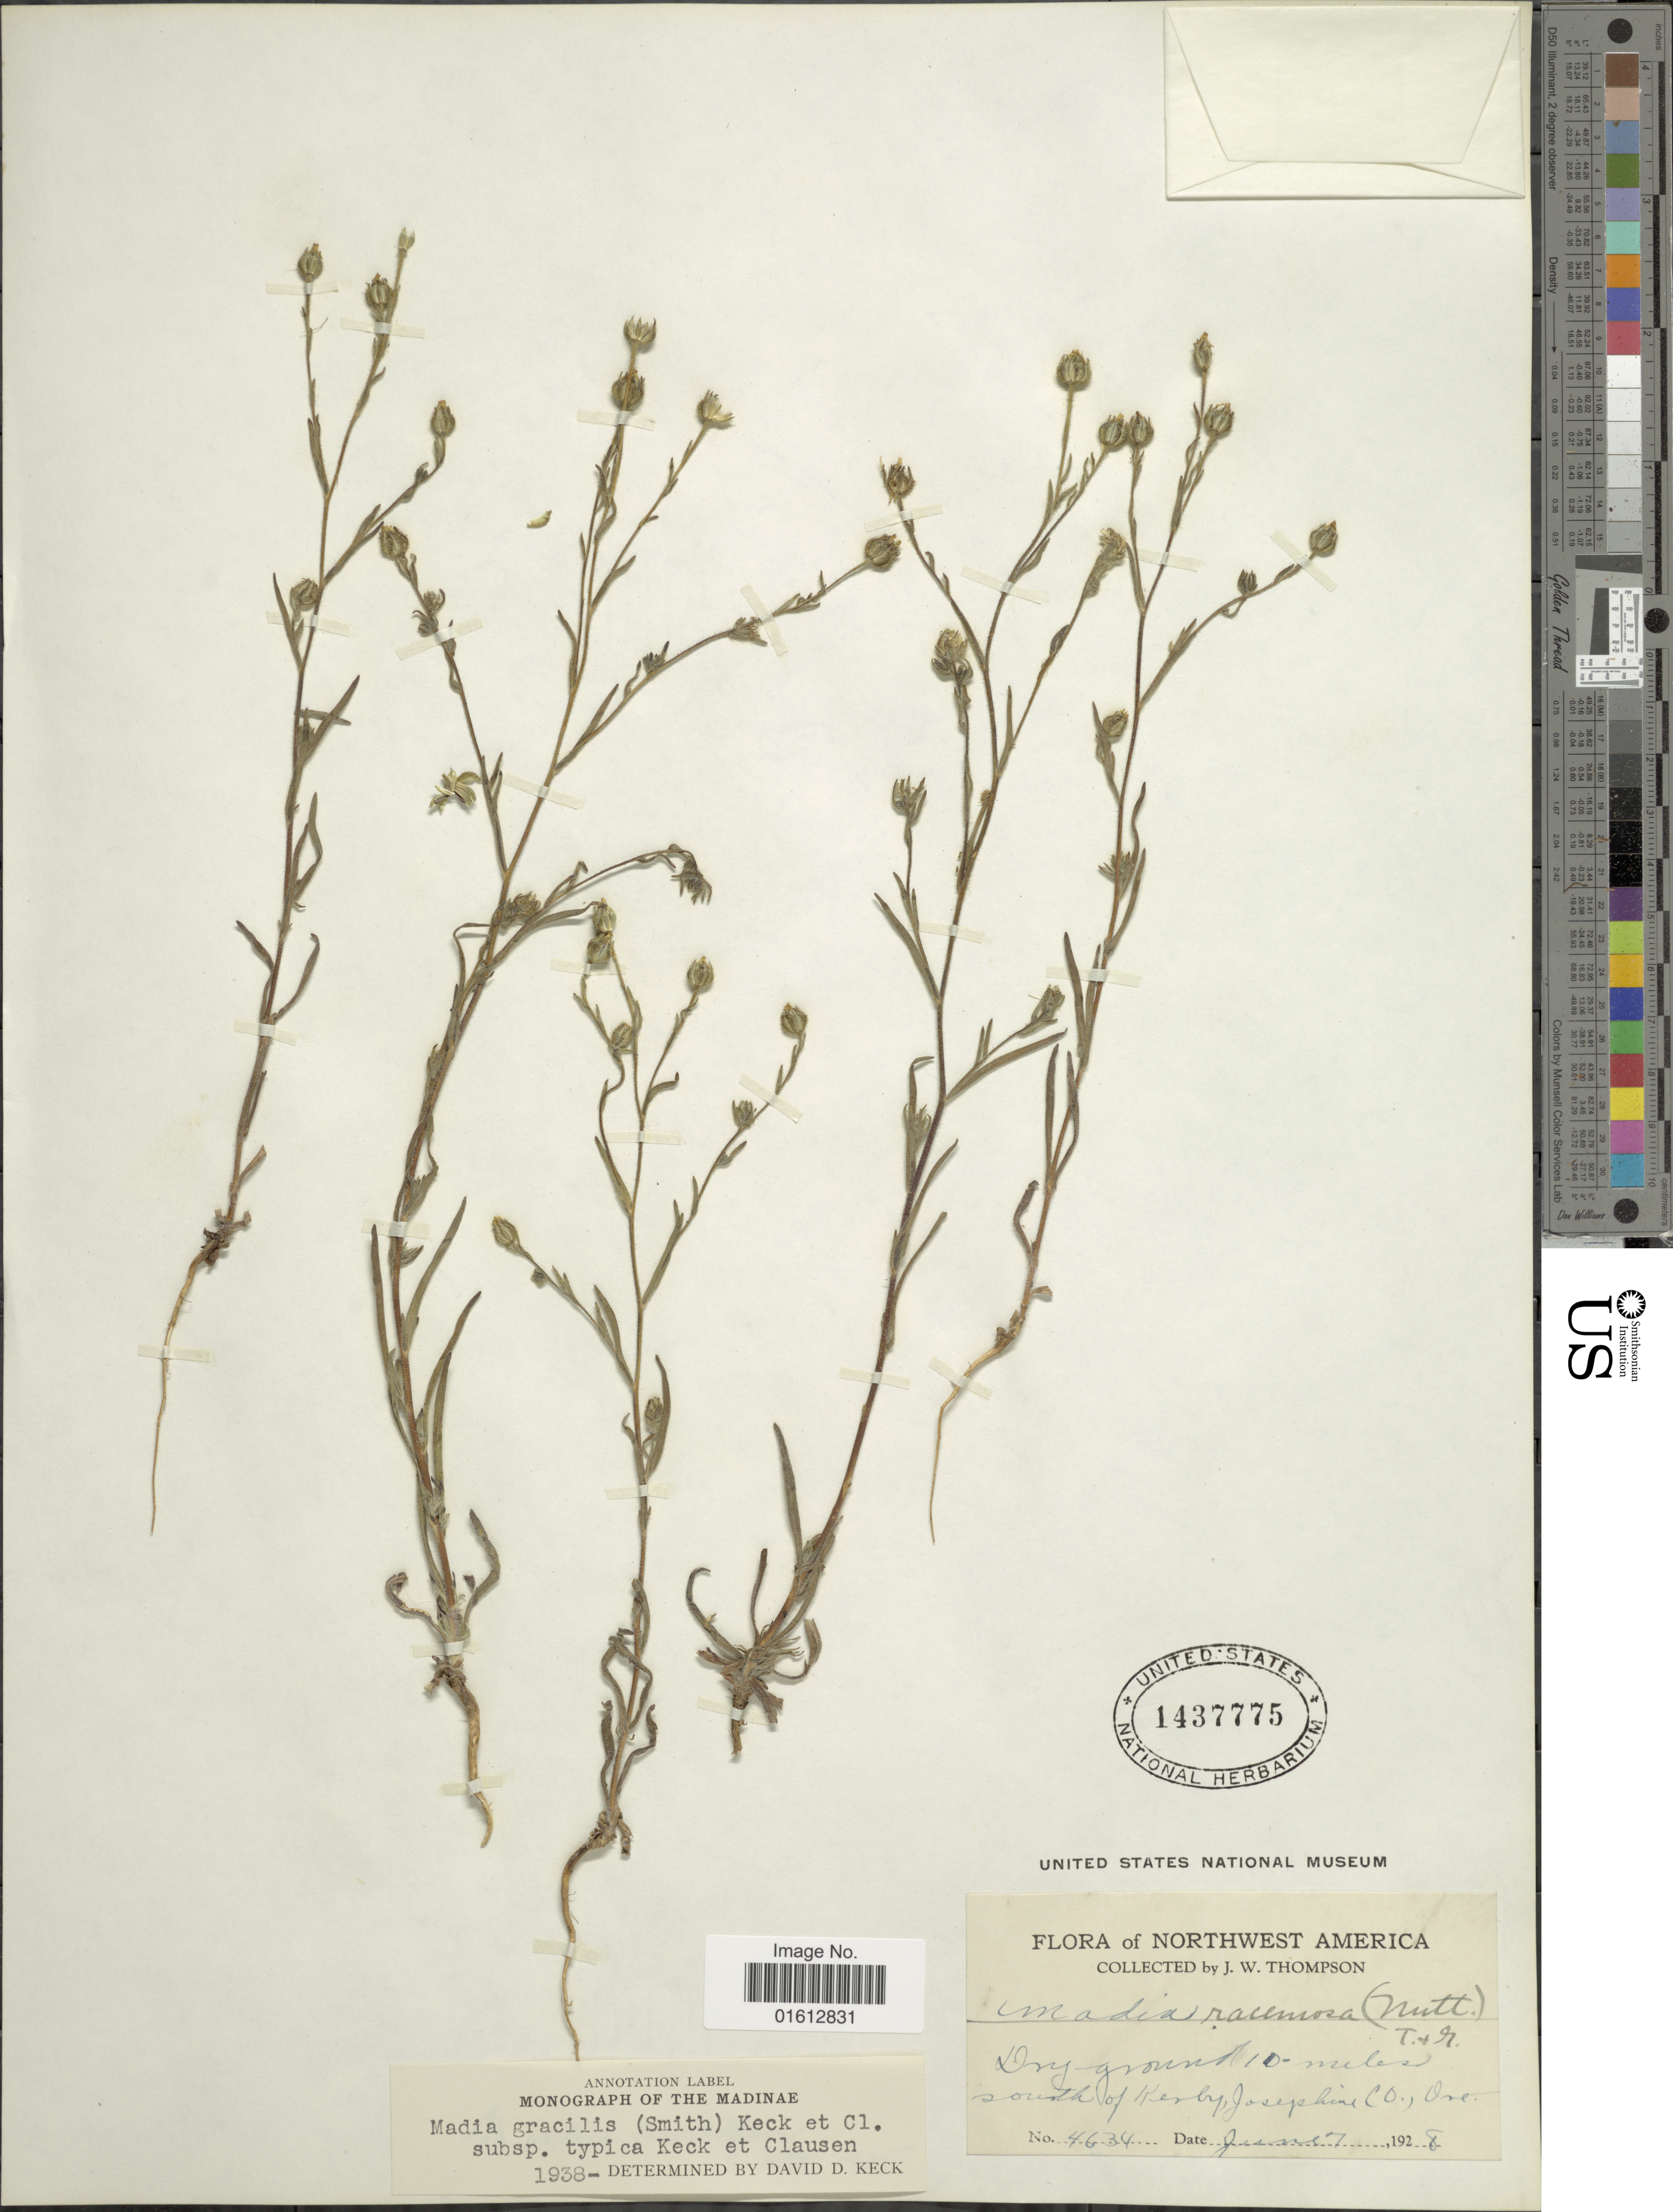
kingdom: Plantae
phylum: Tracheophyta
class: Magnoliopsida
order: Asterales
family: Asteraceae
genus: Madia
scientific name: Madia gracilis subsp. gracilis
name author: (Sm.) D.D. Keck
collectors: J. W. Thompson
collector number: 143775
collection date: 1928-06-07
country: United States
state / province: Oregon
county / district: Josephine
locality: Oregon, Northwest America, 10 miles south of Kerby, Josephine Co.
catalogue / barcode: US 1437775